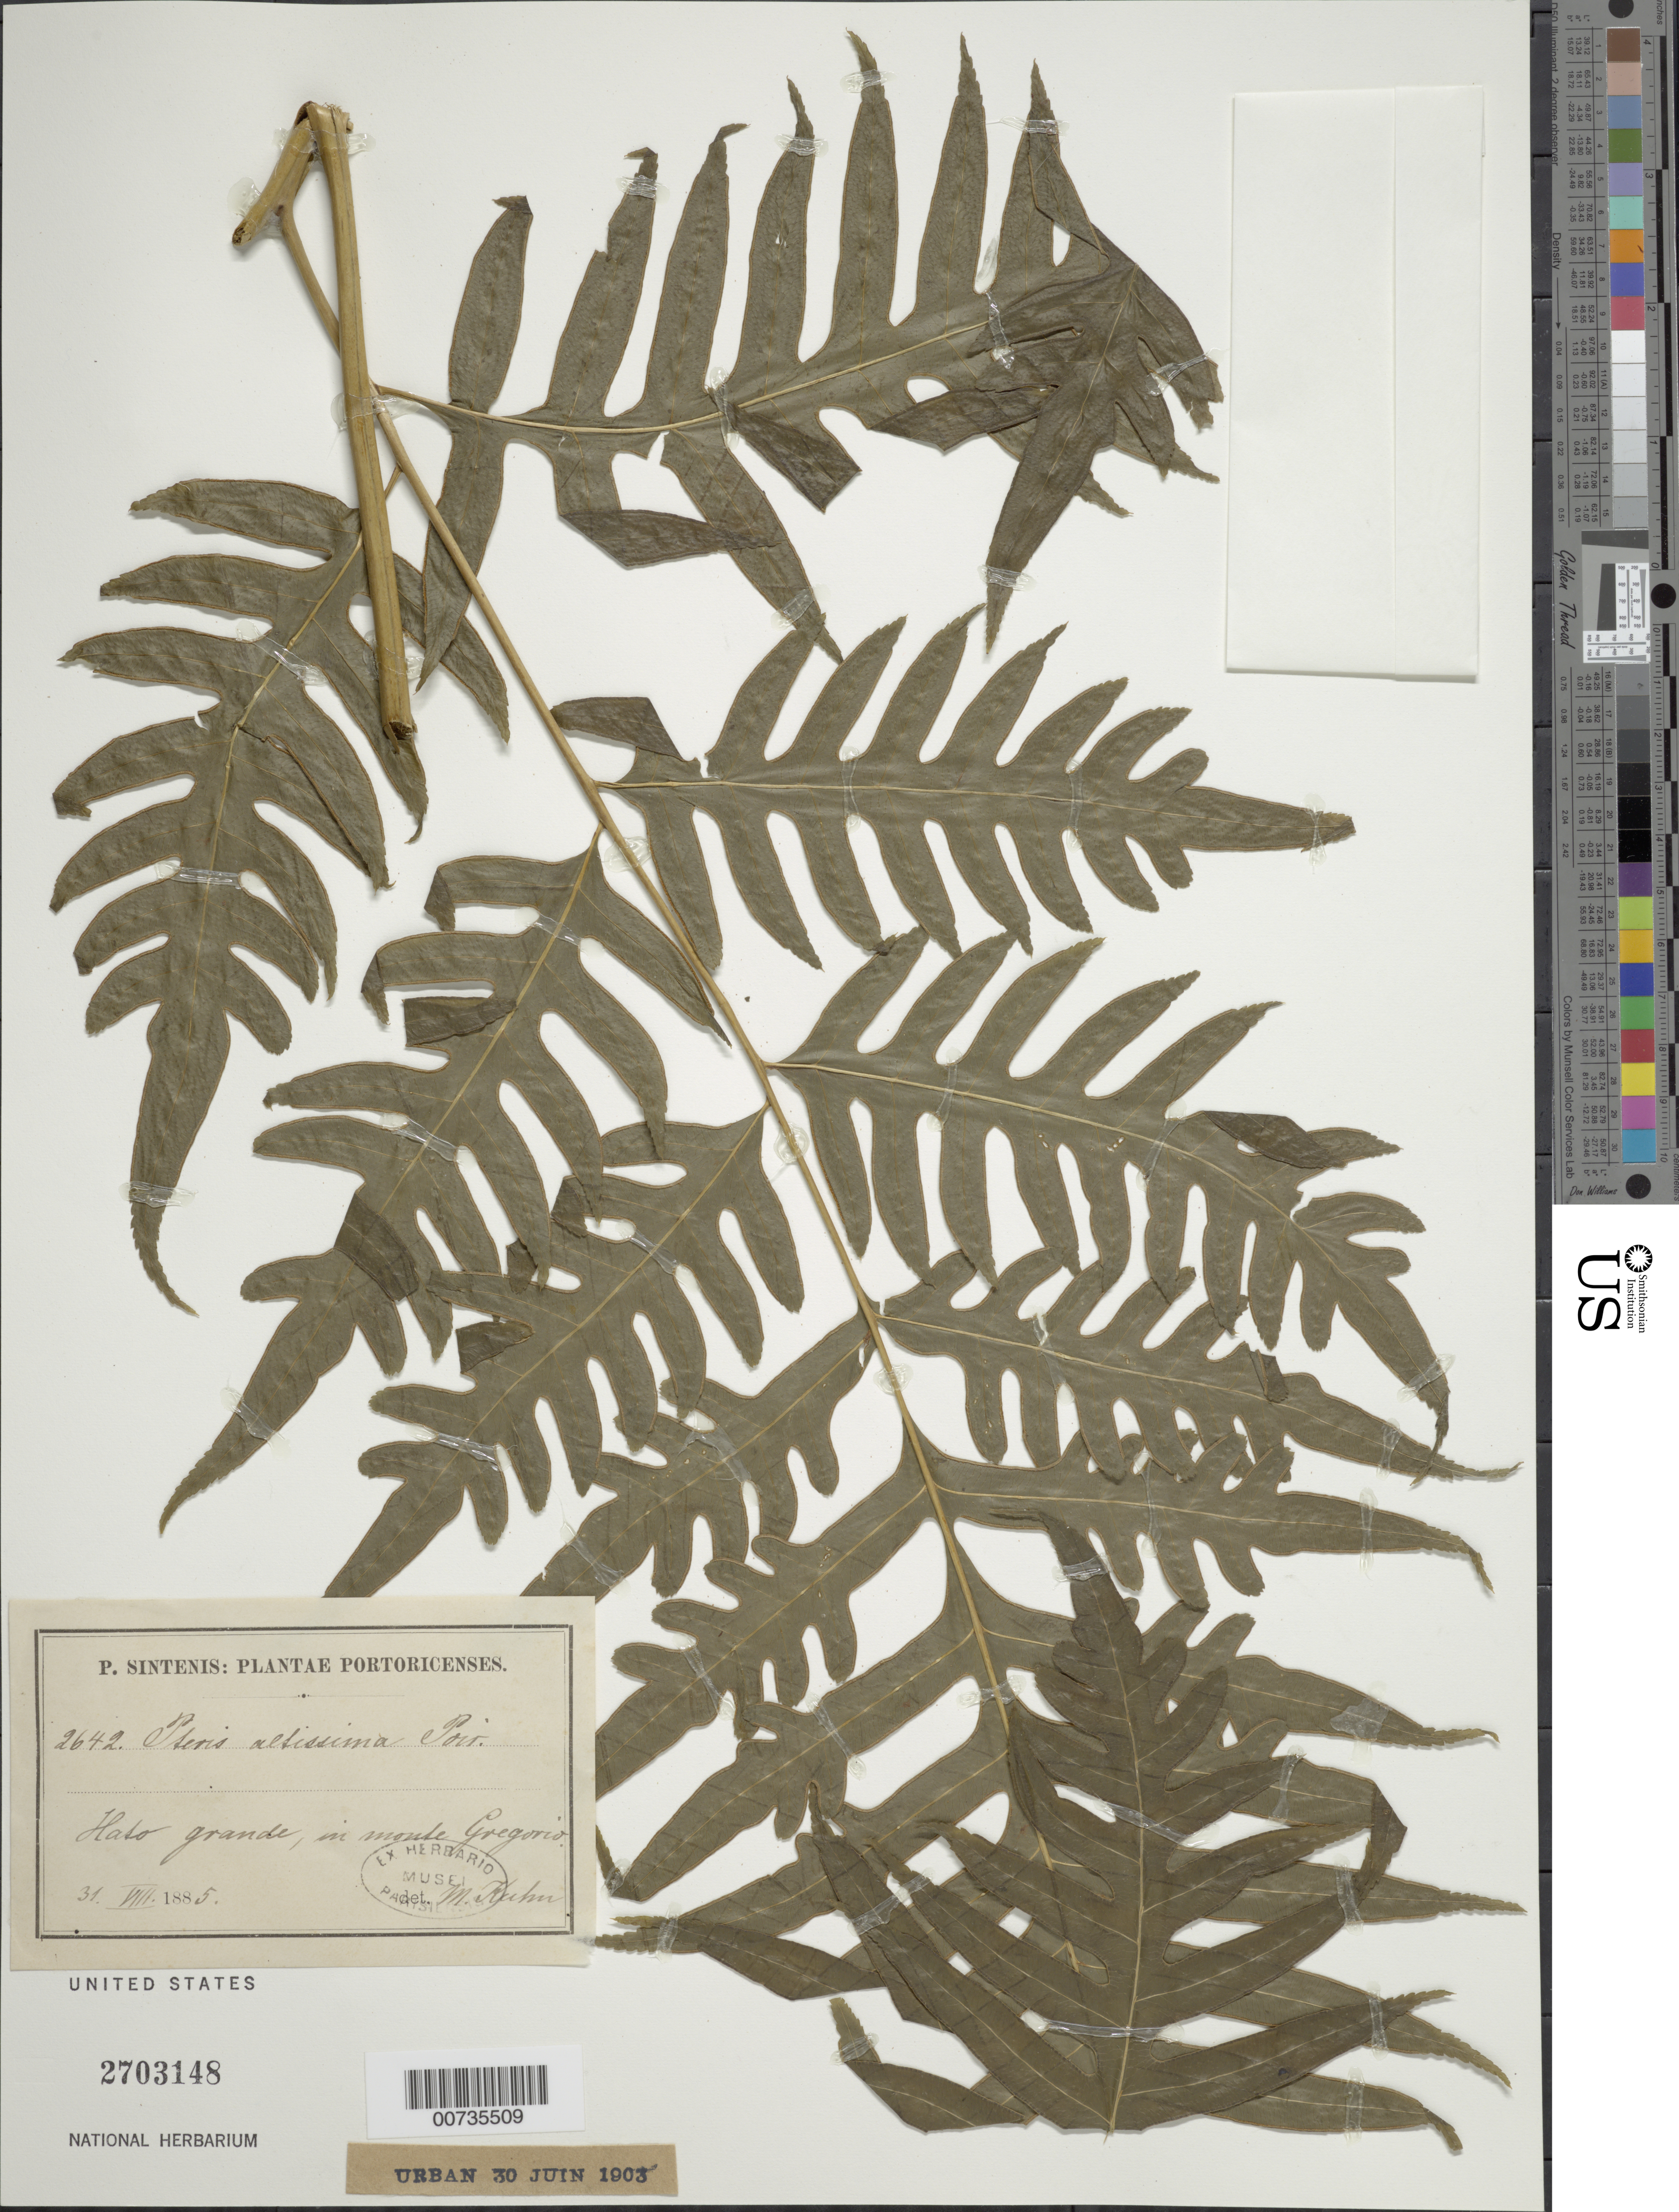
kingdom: Plantae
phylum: Tracheophyta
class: Polypodiopsida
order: Polypodiales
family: Pteridaceae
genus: Pteris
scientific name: Pteris altissima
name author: Poir.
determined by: Kuhn, D. M.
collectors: P. Sintenis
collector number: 2642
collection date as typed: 31 Aug 1885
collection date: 1885-08-31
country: Puerto Rico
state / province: Río Grande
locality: Hato Grande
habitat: In monte Gregorio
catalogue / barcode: US 2703148